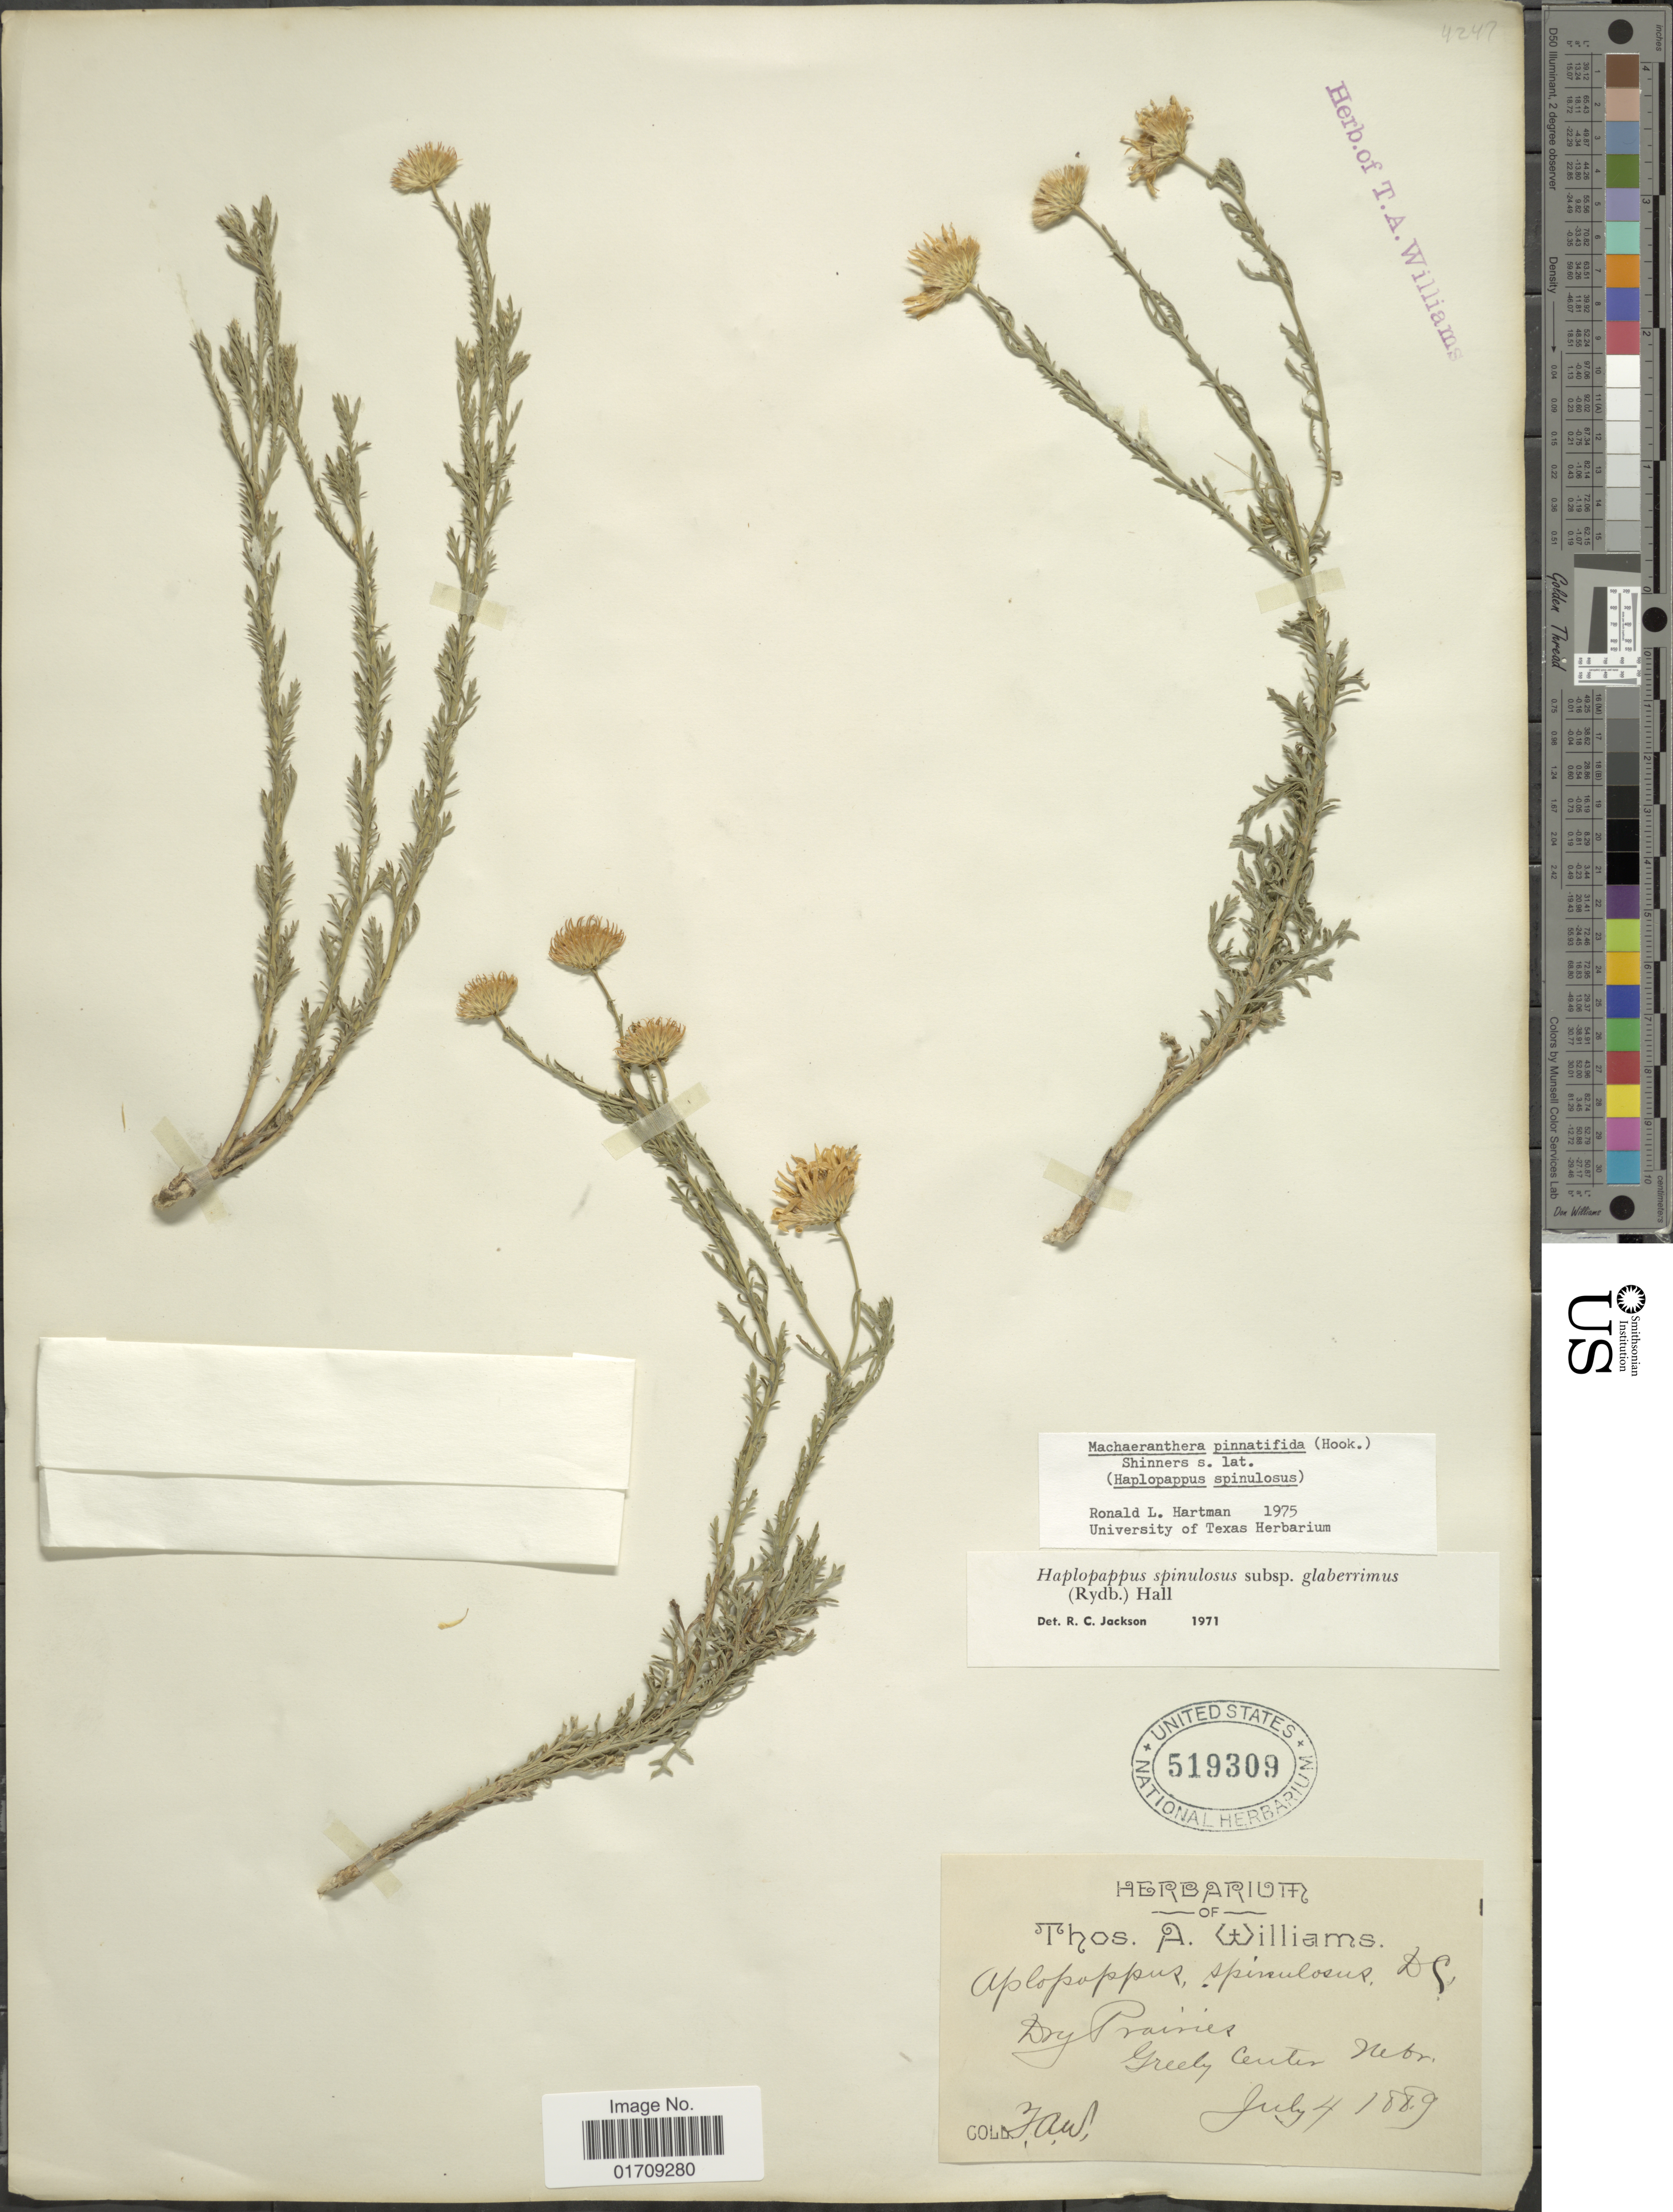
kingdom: Plantae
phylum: Tracheophyta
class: Magnoliopsida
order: Asterales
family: Asteraceae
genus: Machaeranthera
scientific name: Machaeranthera pinnatifida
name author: (Hook.) Shinners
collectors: T. A. Williams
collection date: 1889-07-04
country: United States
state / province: Nebraska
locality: Greely Center, Nebr.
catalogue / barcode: US 519309